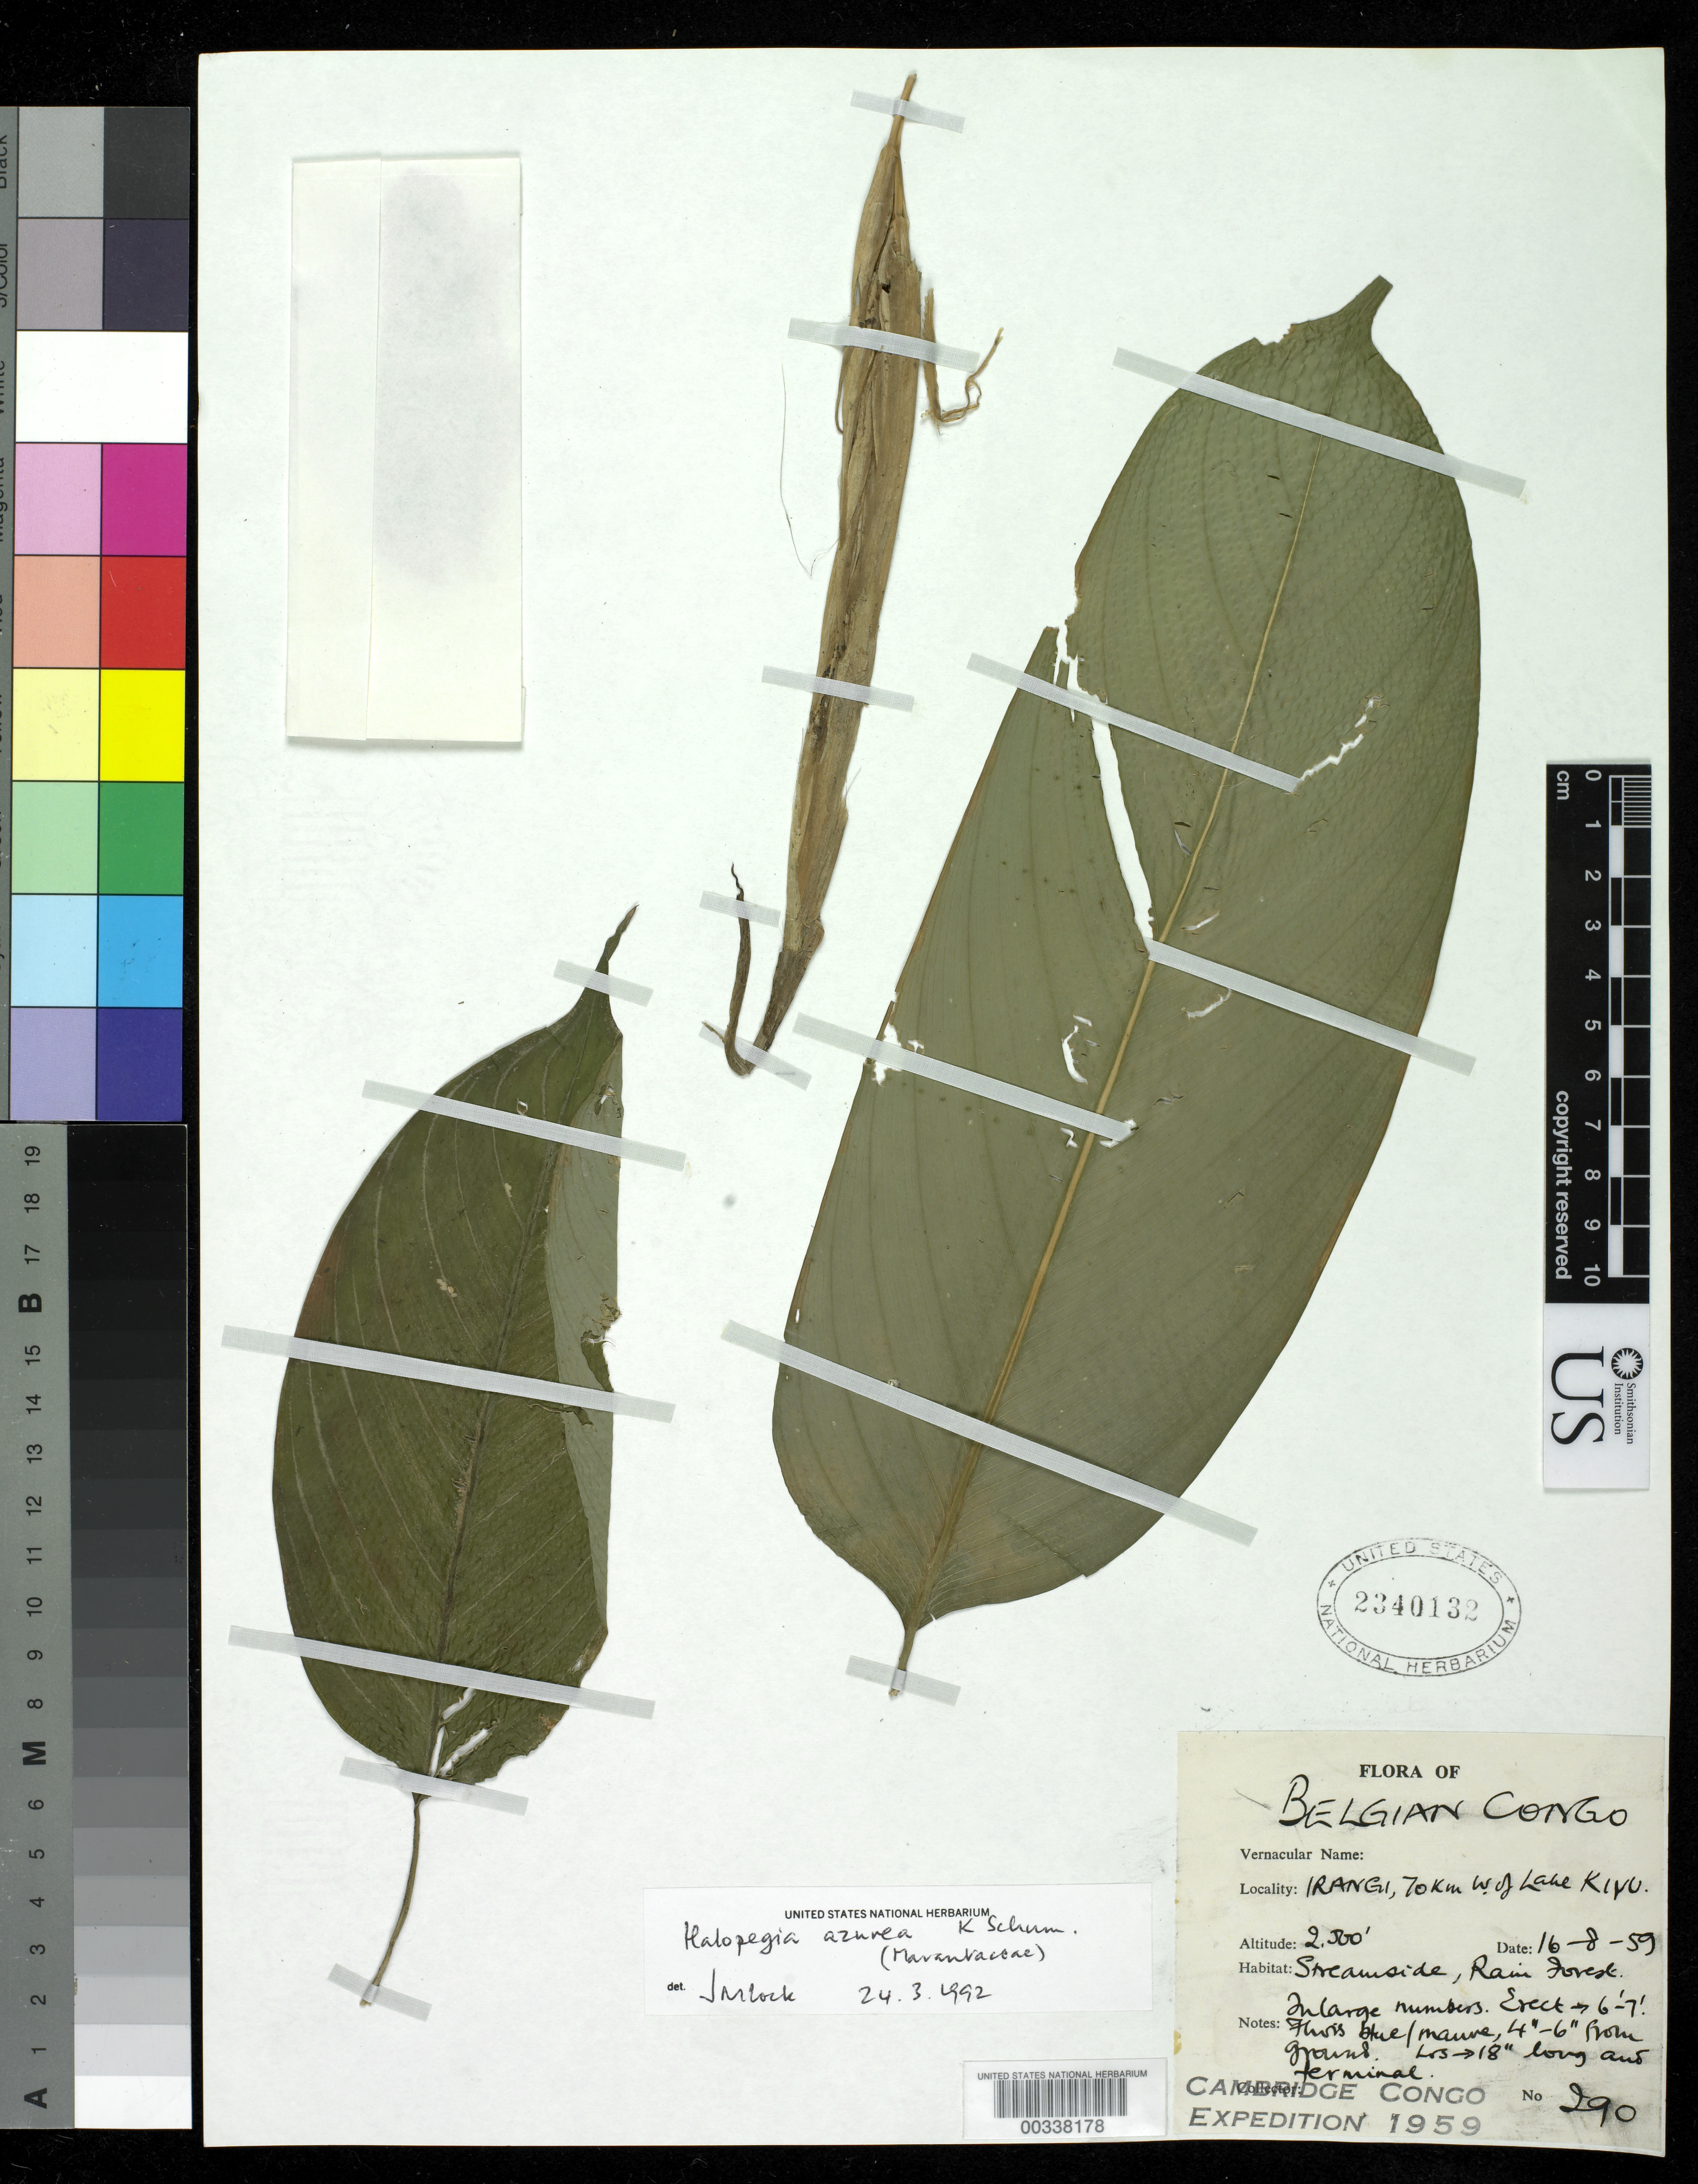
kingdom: Plantae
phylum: Tracheophyta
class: Liliopsida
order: Zingiberales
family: Marantaceae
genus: Halopegia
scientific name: Halopegia azurea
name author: K. Schum.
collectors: ex Cambridge Congo exped.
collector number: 290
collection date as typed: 16 Aug 1959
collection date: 1959-08-16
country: Congo, Democratic Republic of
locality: Flora of belgian congo, irangi, 70 km w of lake kivu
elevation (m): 762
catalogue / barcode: US 2340132